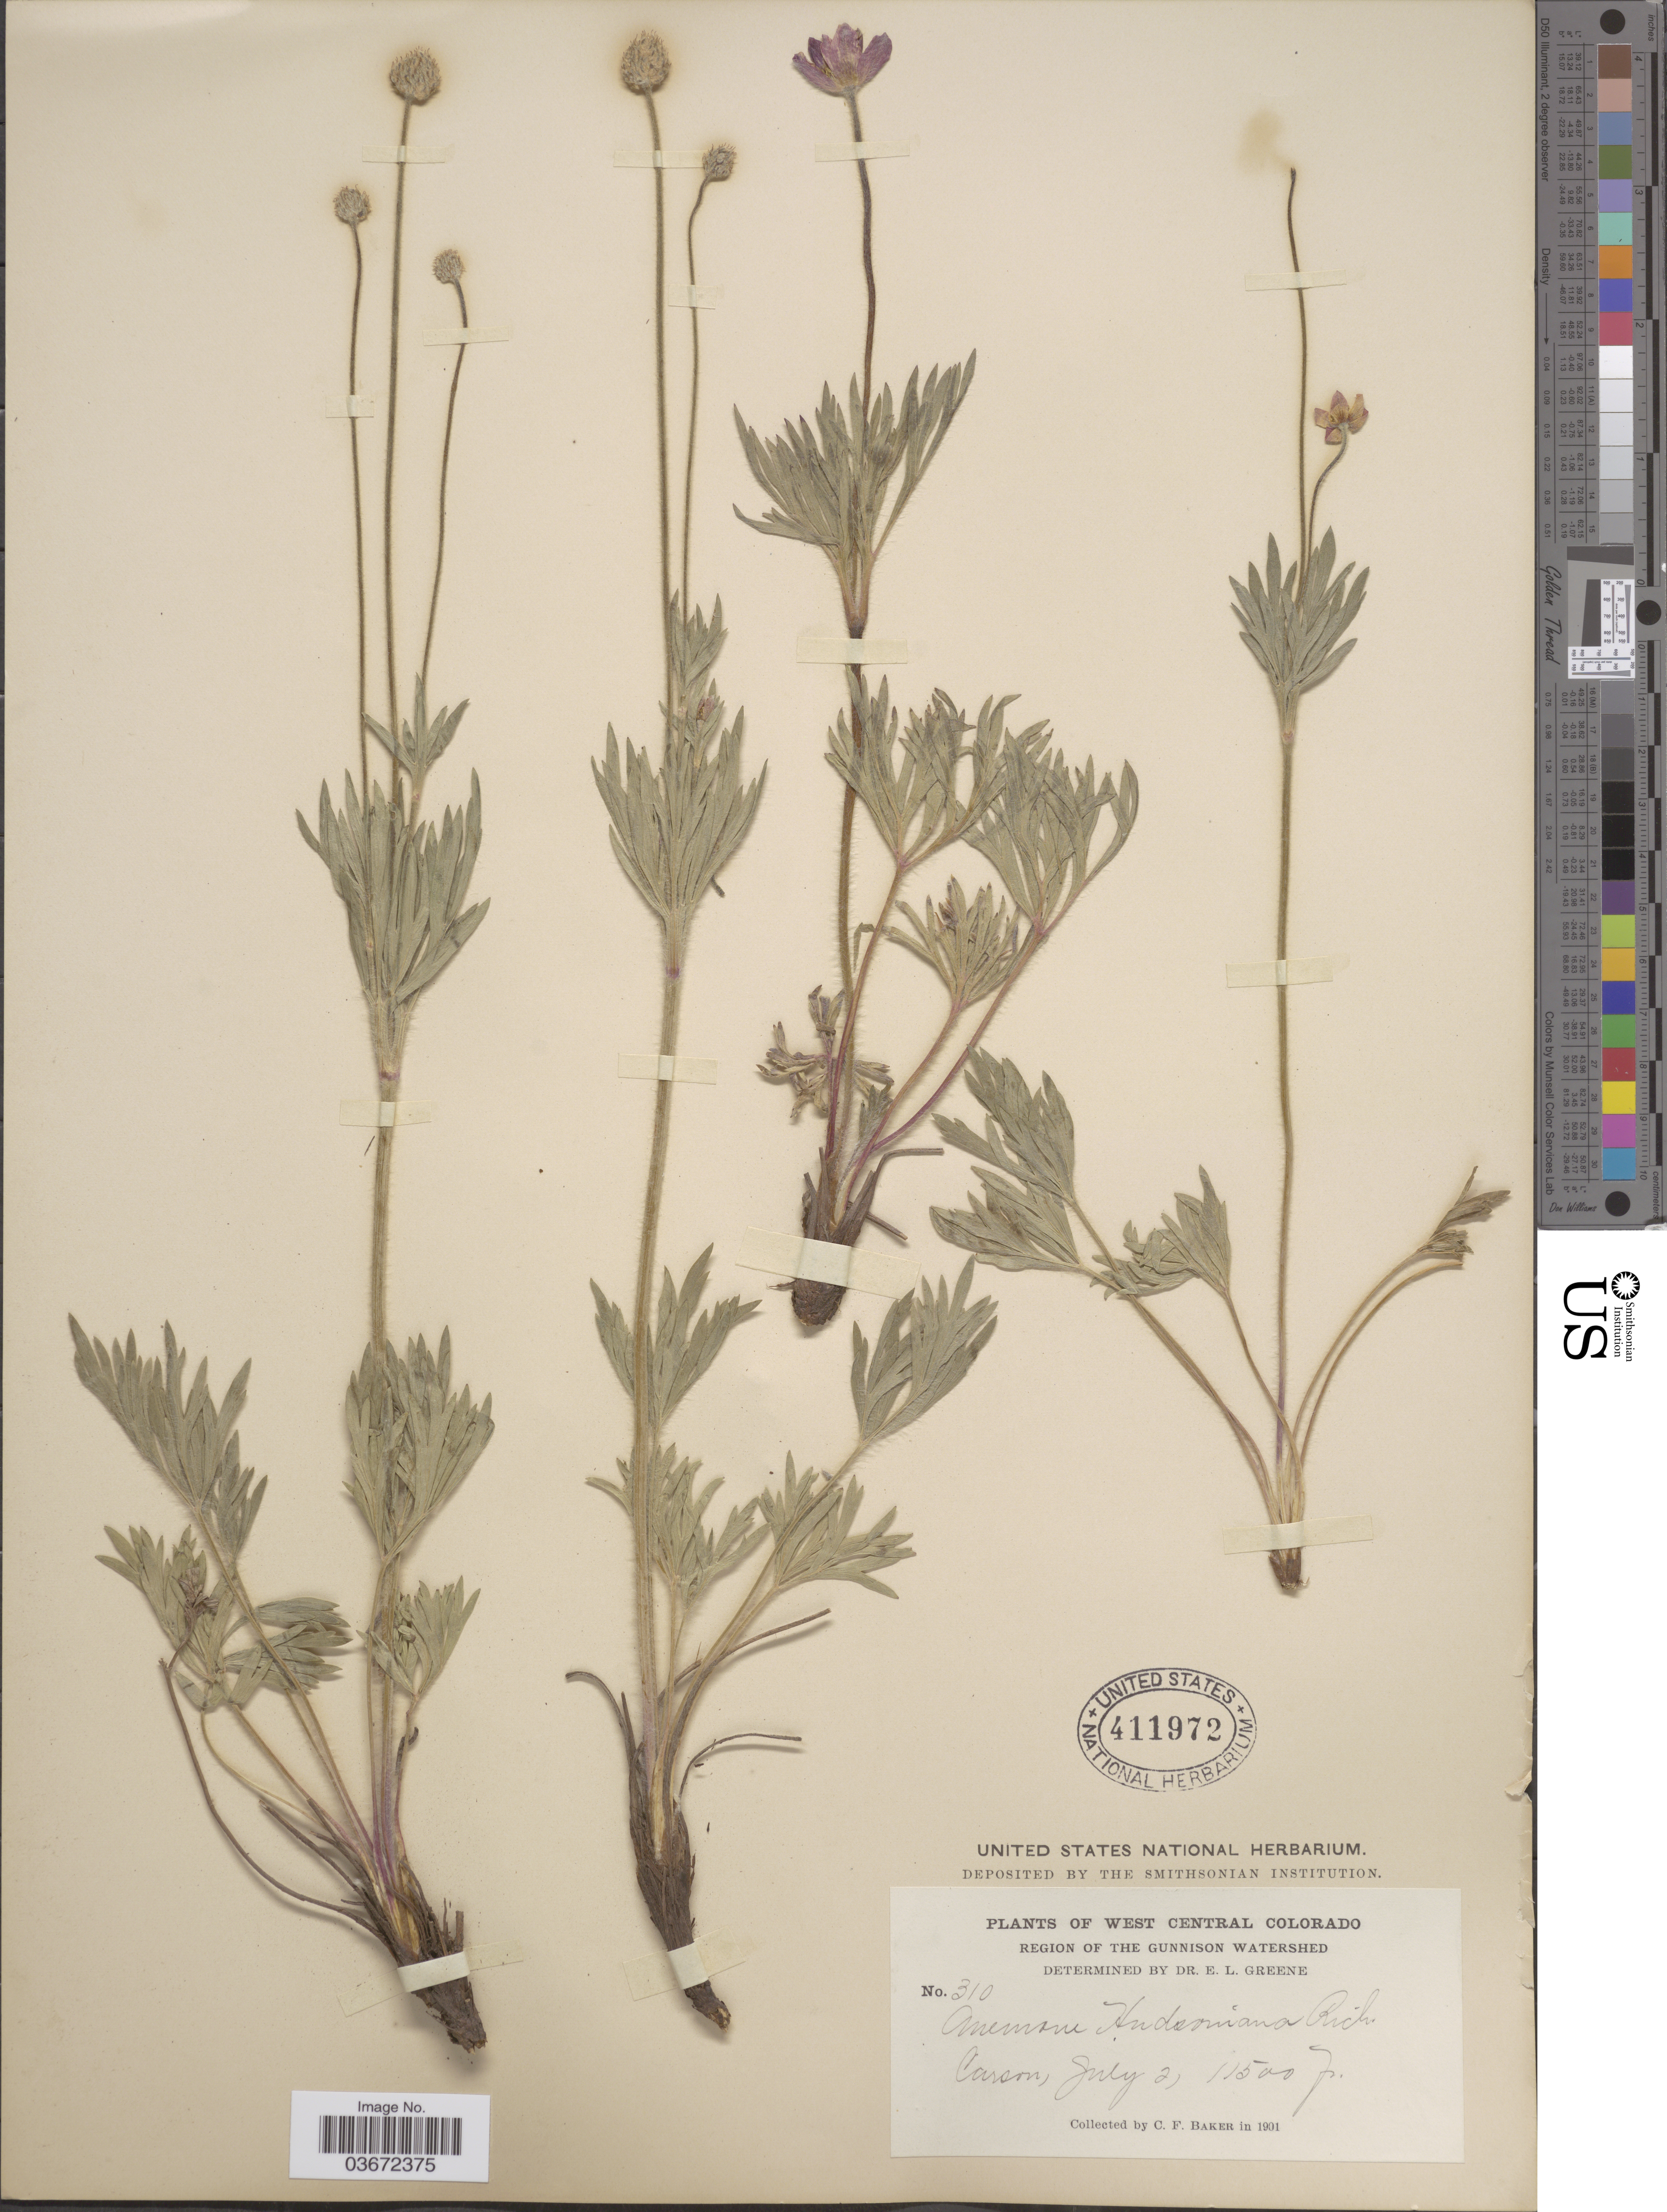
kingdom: Plantae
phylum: Tracheophyta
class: Magnoliopsida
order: Ranunculales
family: Ranunculaceae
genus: Anemone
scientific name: Anemone multifida var. hudsoniana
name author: DC.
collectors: C. F. Baker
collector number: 310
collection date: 1901-07-02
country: United States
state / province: Colorado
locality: West Central Colorado. Region of the Gunnison Watershed. Carson.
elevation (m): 457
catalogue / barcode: US 411972